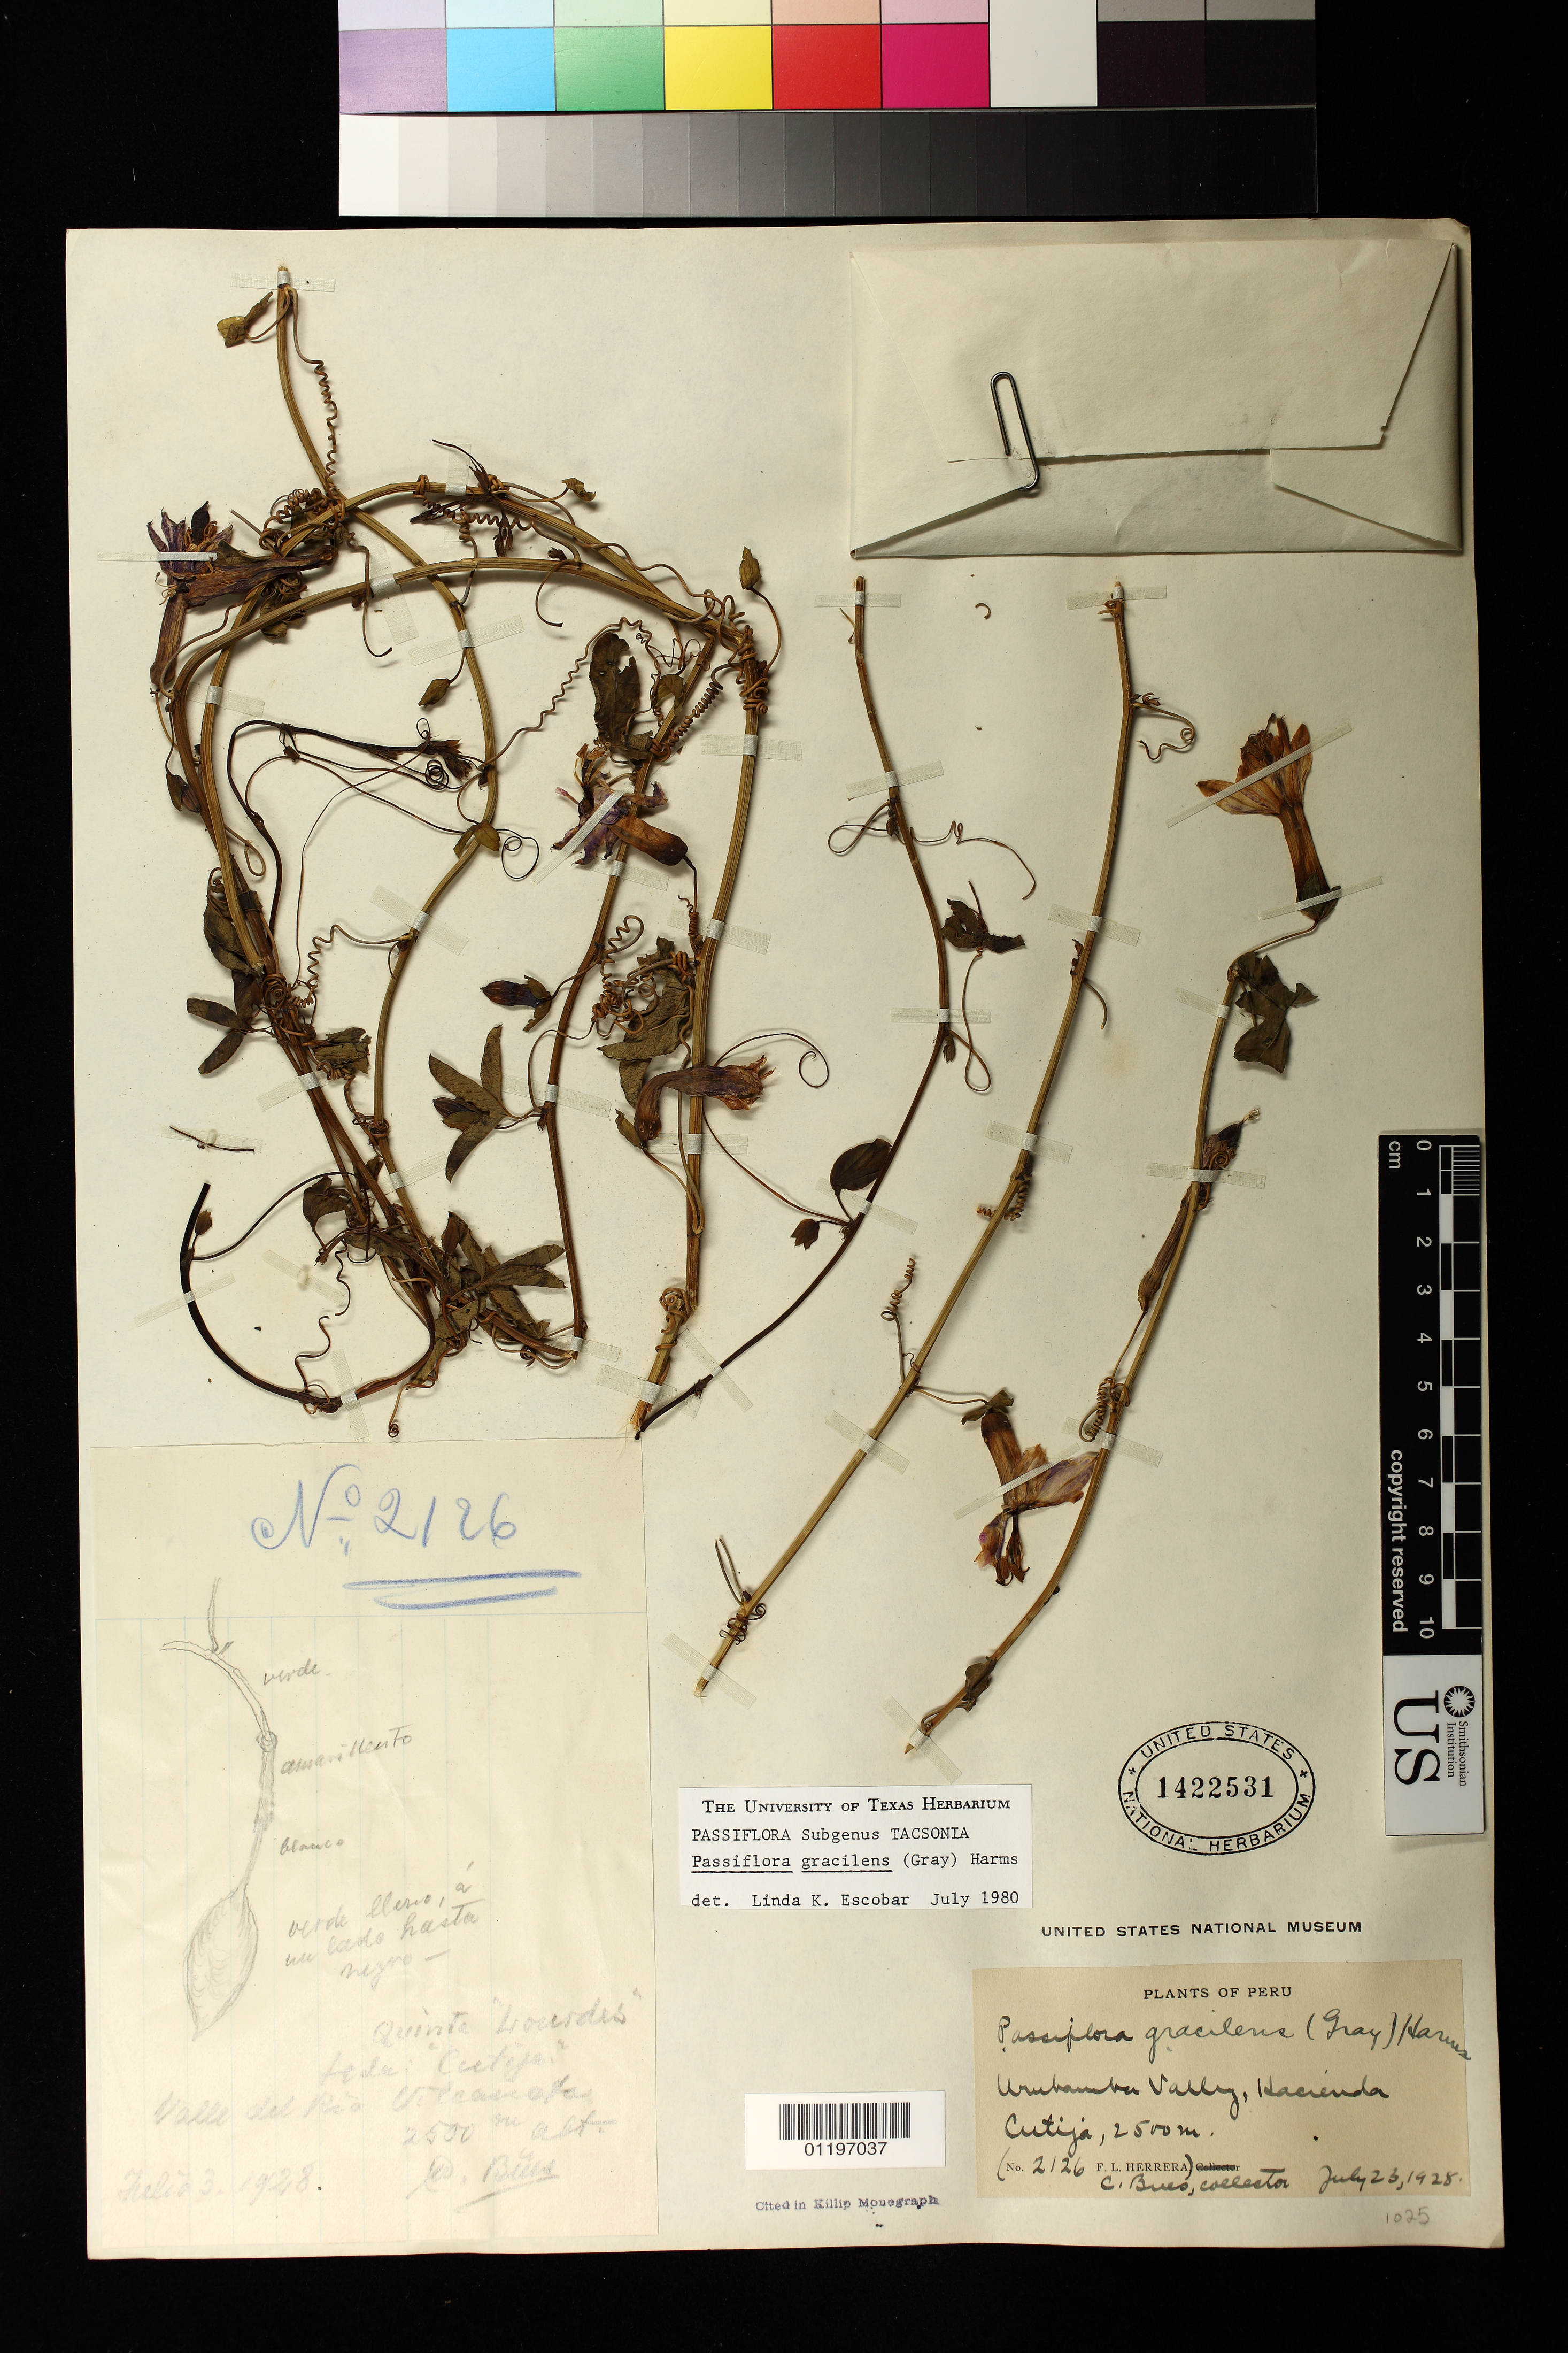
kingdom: Plantae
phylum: Tracheophyta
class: Magnoliopsida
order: Malpighiales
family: Passifloraceae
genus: Passiflora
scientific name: Passiflora gracilens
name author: (A. Gray) Harms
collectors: C. Bues & F. L. Herrera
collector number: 2126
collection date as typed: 26 Jul 1928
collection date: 1928-07-26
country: Peru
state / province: Cusco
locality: Urubamba Valley, Hacienda Cutija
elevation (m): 2500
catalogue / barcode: US 1422531